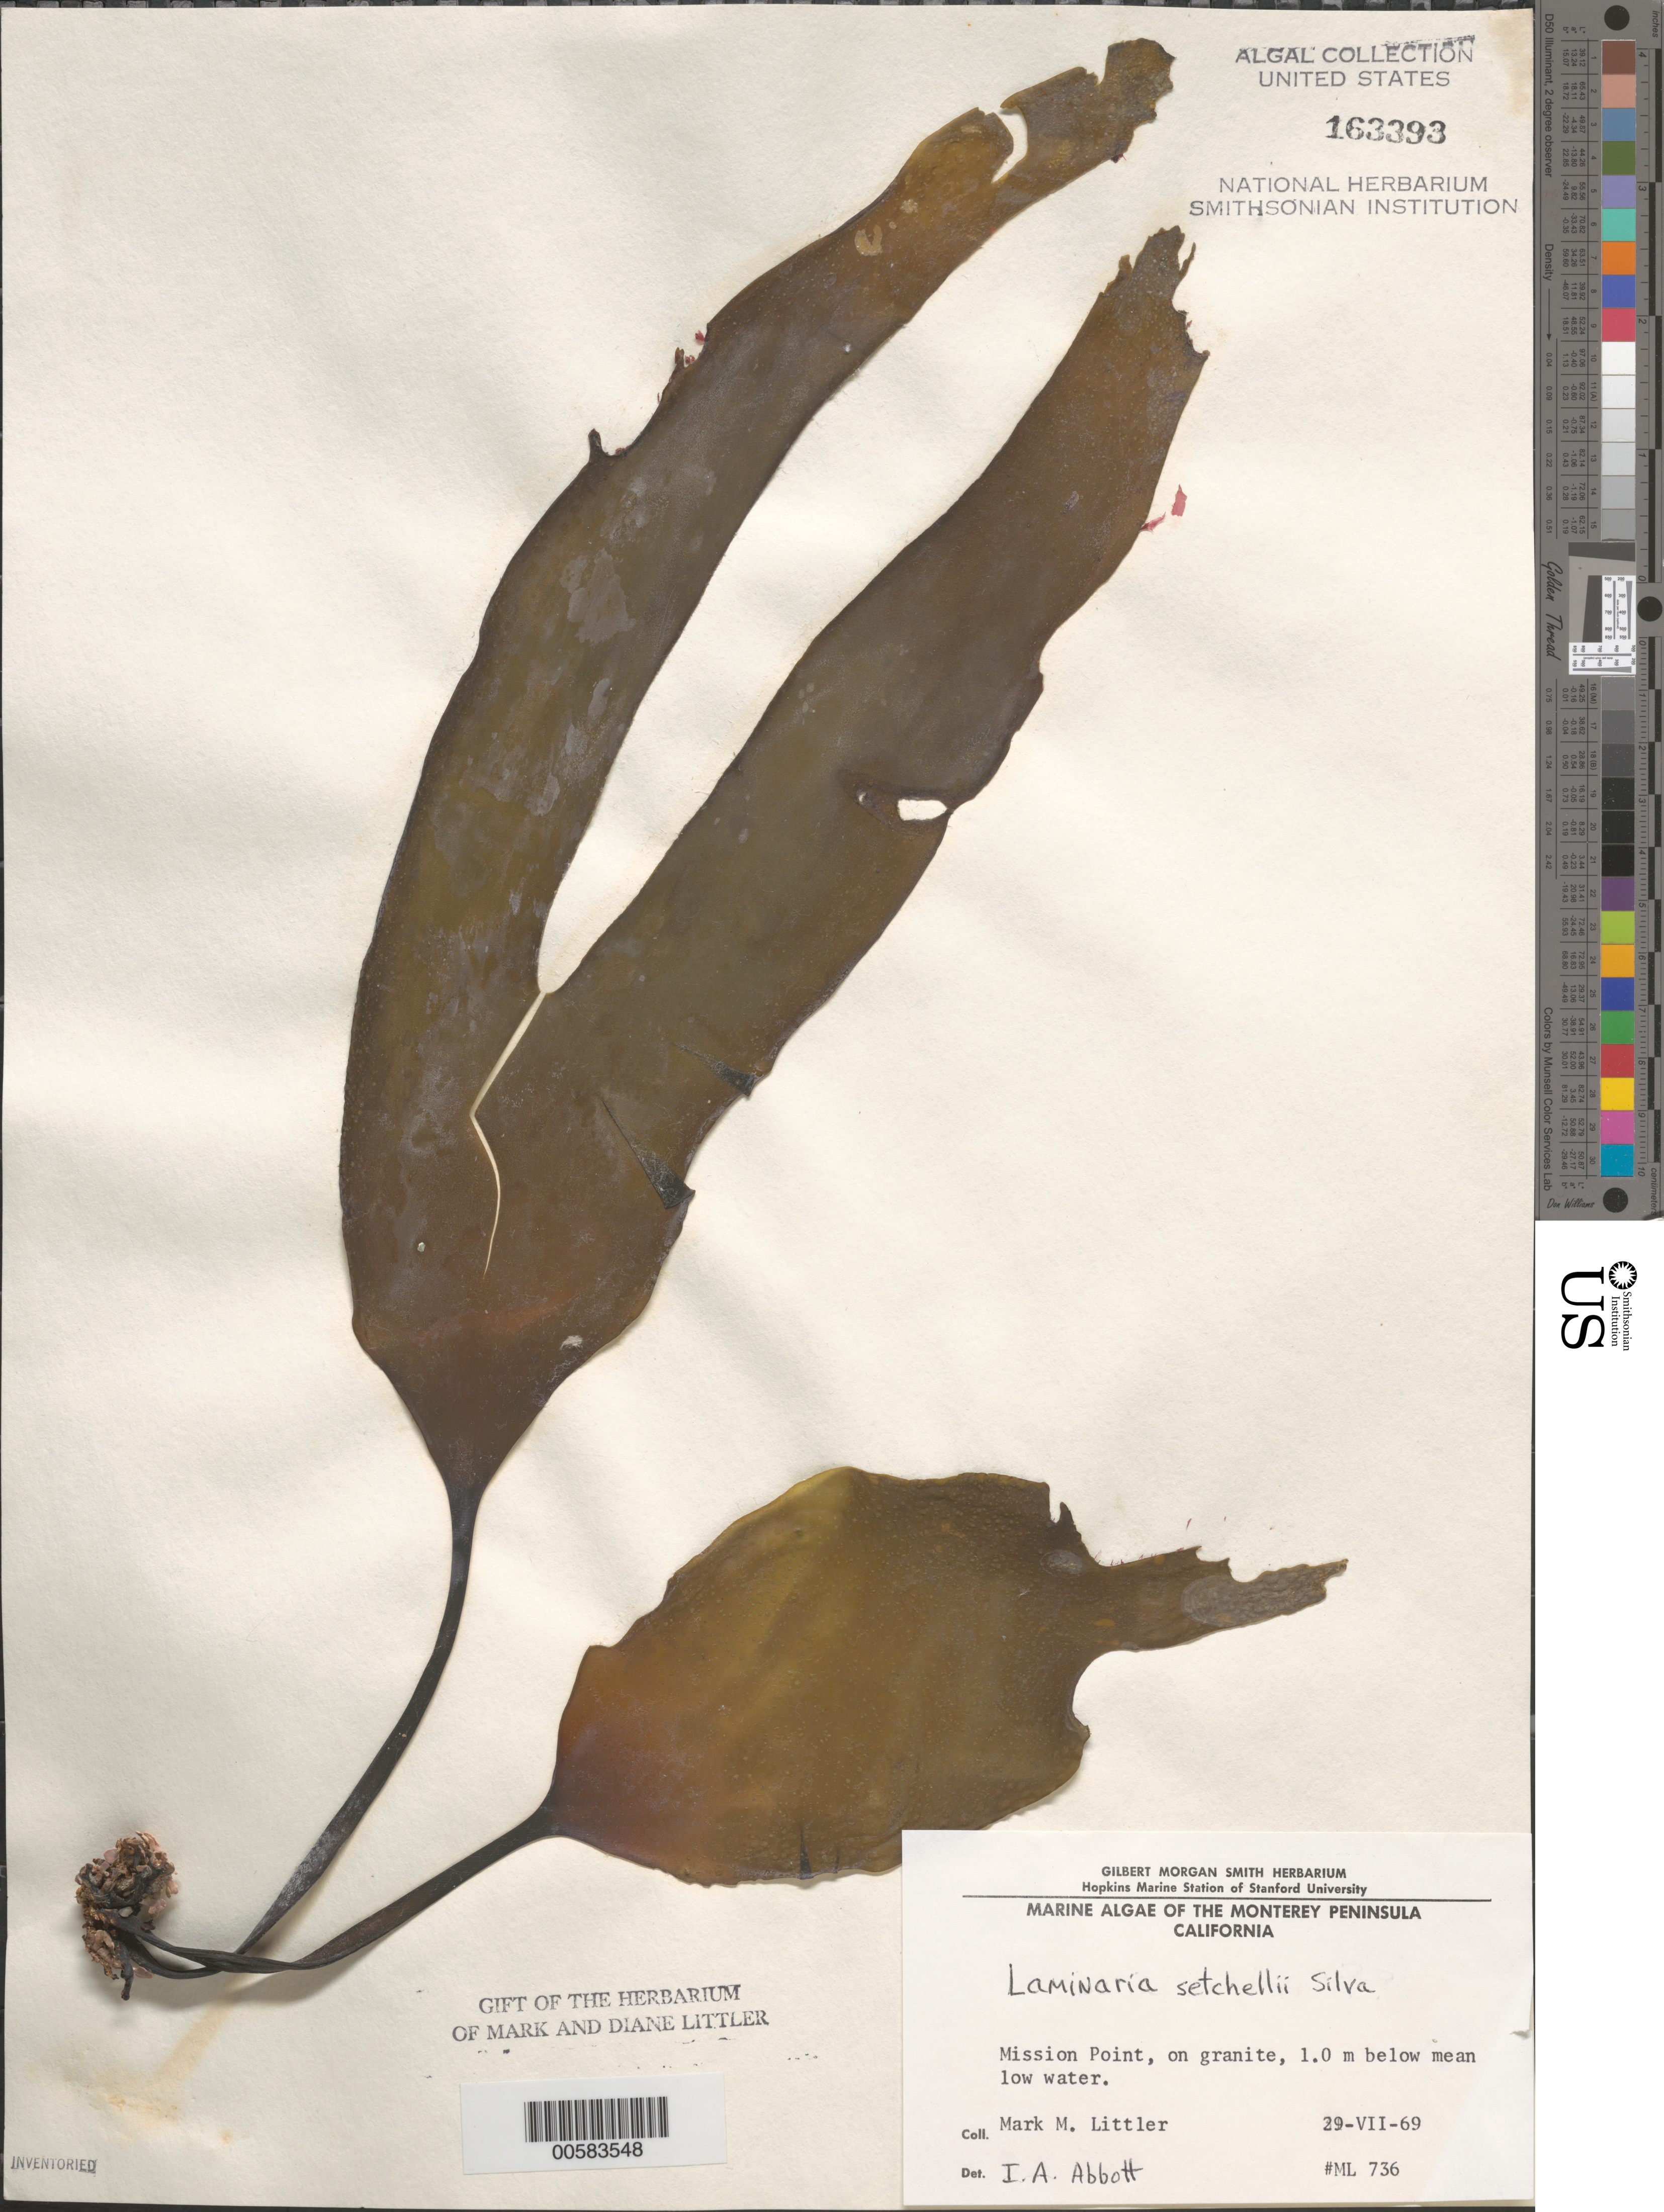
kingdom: Chromista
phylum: Ochrophyta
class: Phaeophyceae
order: Laminariales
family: Laminariaceae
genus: Laminaria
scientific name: Laminaria setchellii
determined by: Abbott, Isabella A.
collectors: M. M. Littler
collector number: ML 736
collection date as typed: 29 Jul 1969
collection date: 1969-07-29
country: United States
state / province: California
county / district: Monterey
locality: Mission Point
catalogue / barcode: US 163393